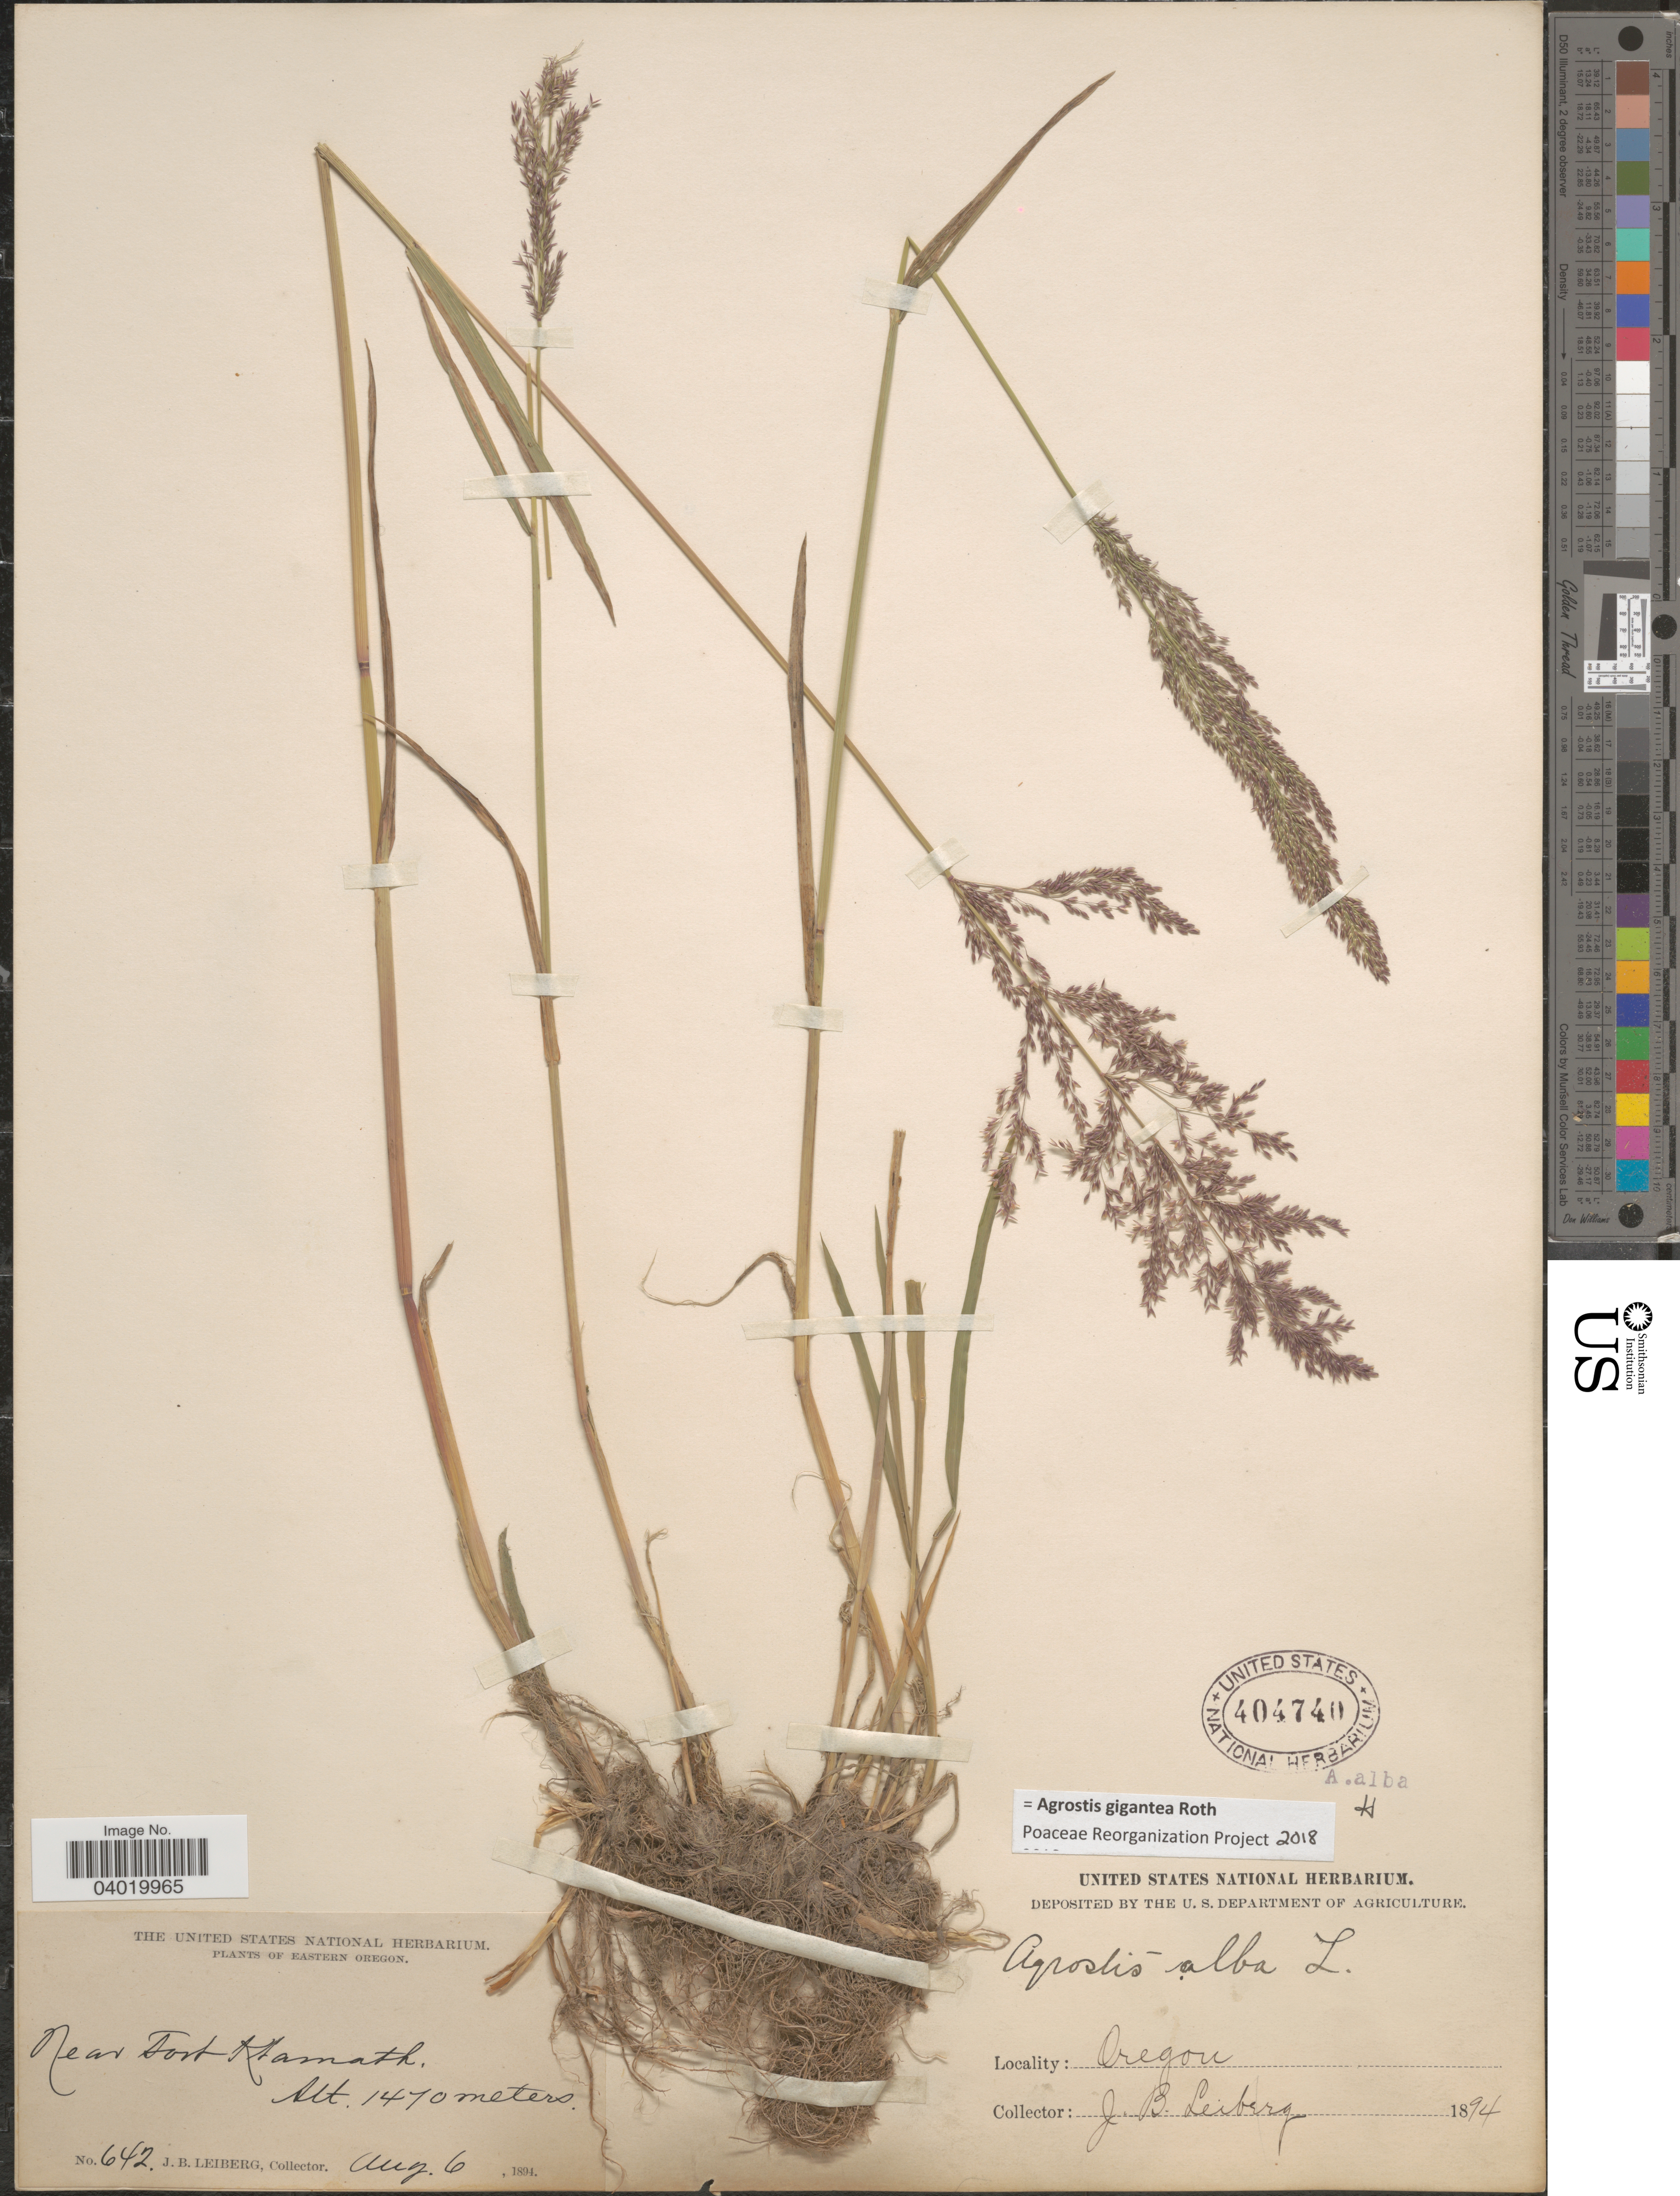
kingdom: Plantae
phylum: Tracheophyta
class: Liliopsida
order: Poales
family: Poaceae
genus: Agrostis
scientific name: Agrostis gigantea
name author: Roth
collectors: J. B. Leiberg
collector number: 642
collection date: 1894-08-06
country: United States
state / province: Oregon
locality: Eastern Oregon. Near Fort Hamath.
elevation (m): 1470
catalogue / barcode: US 404740